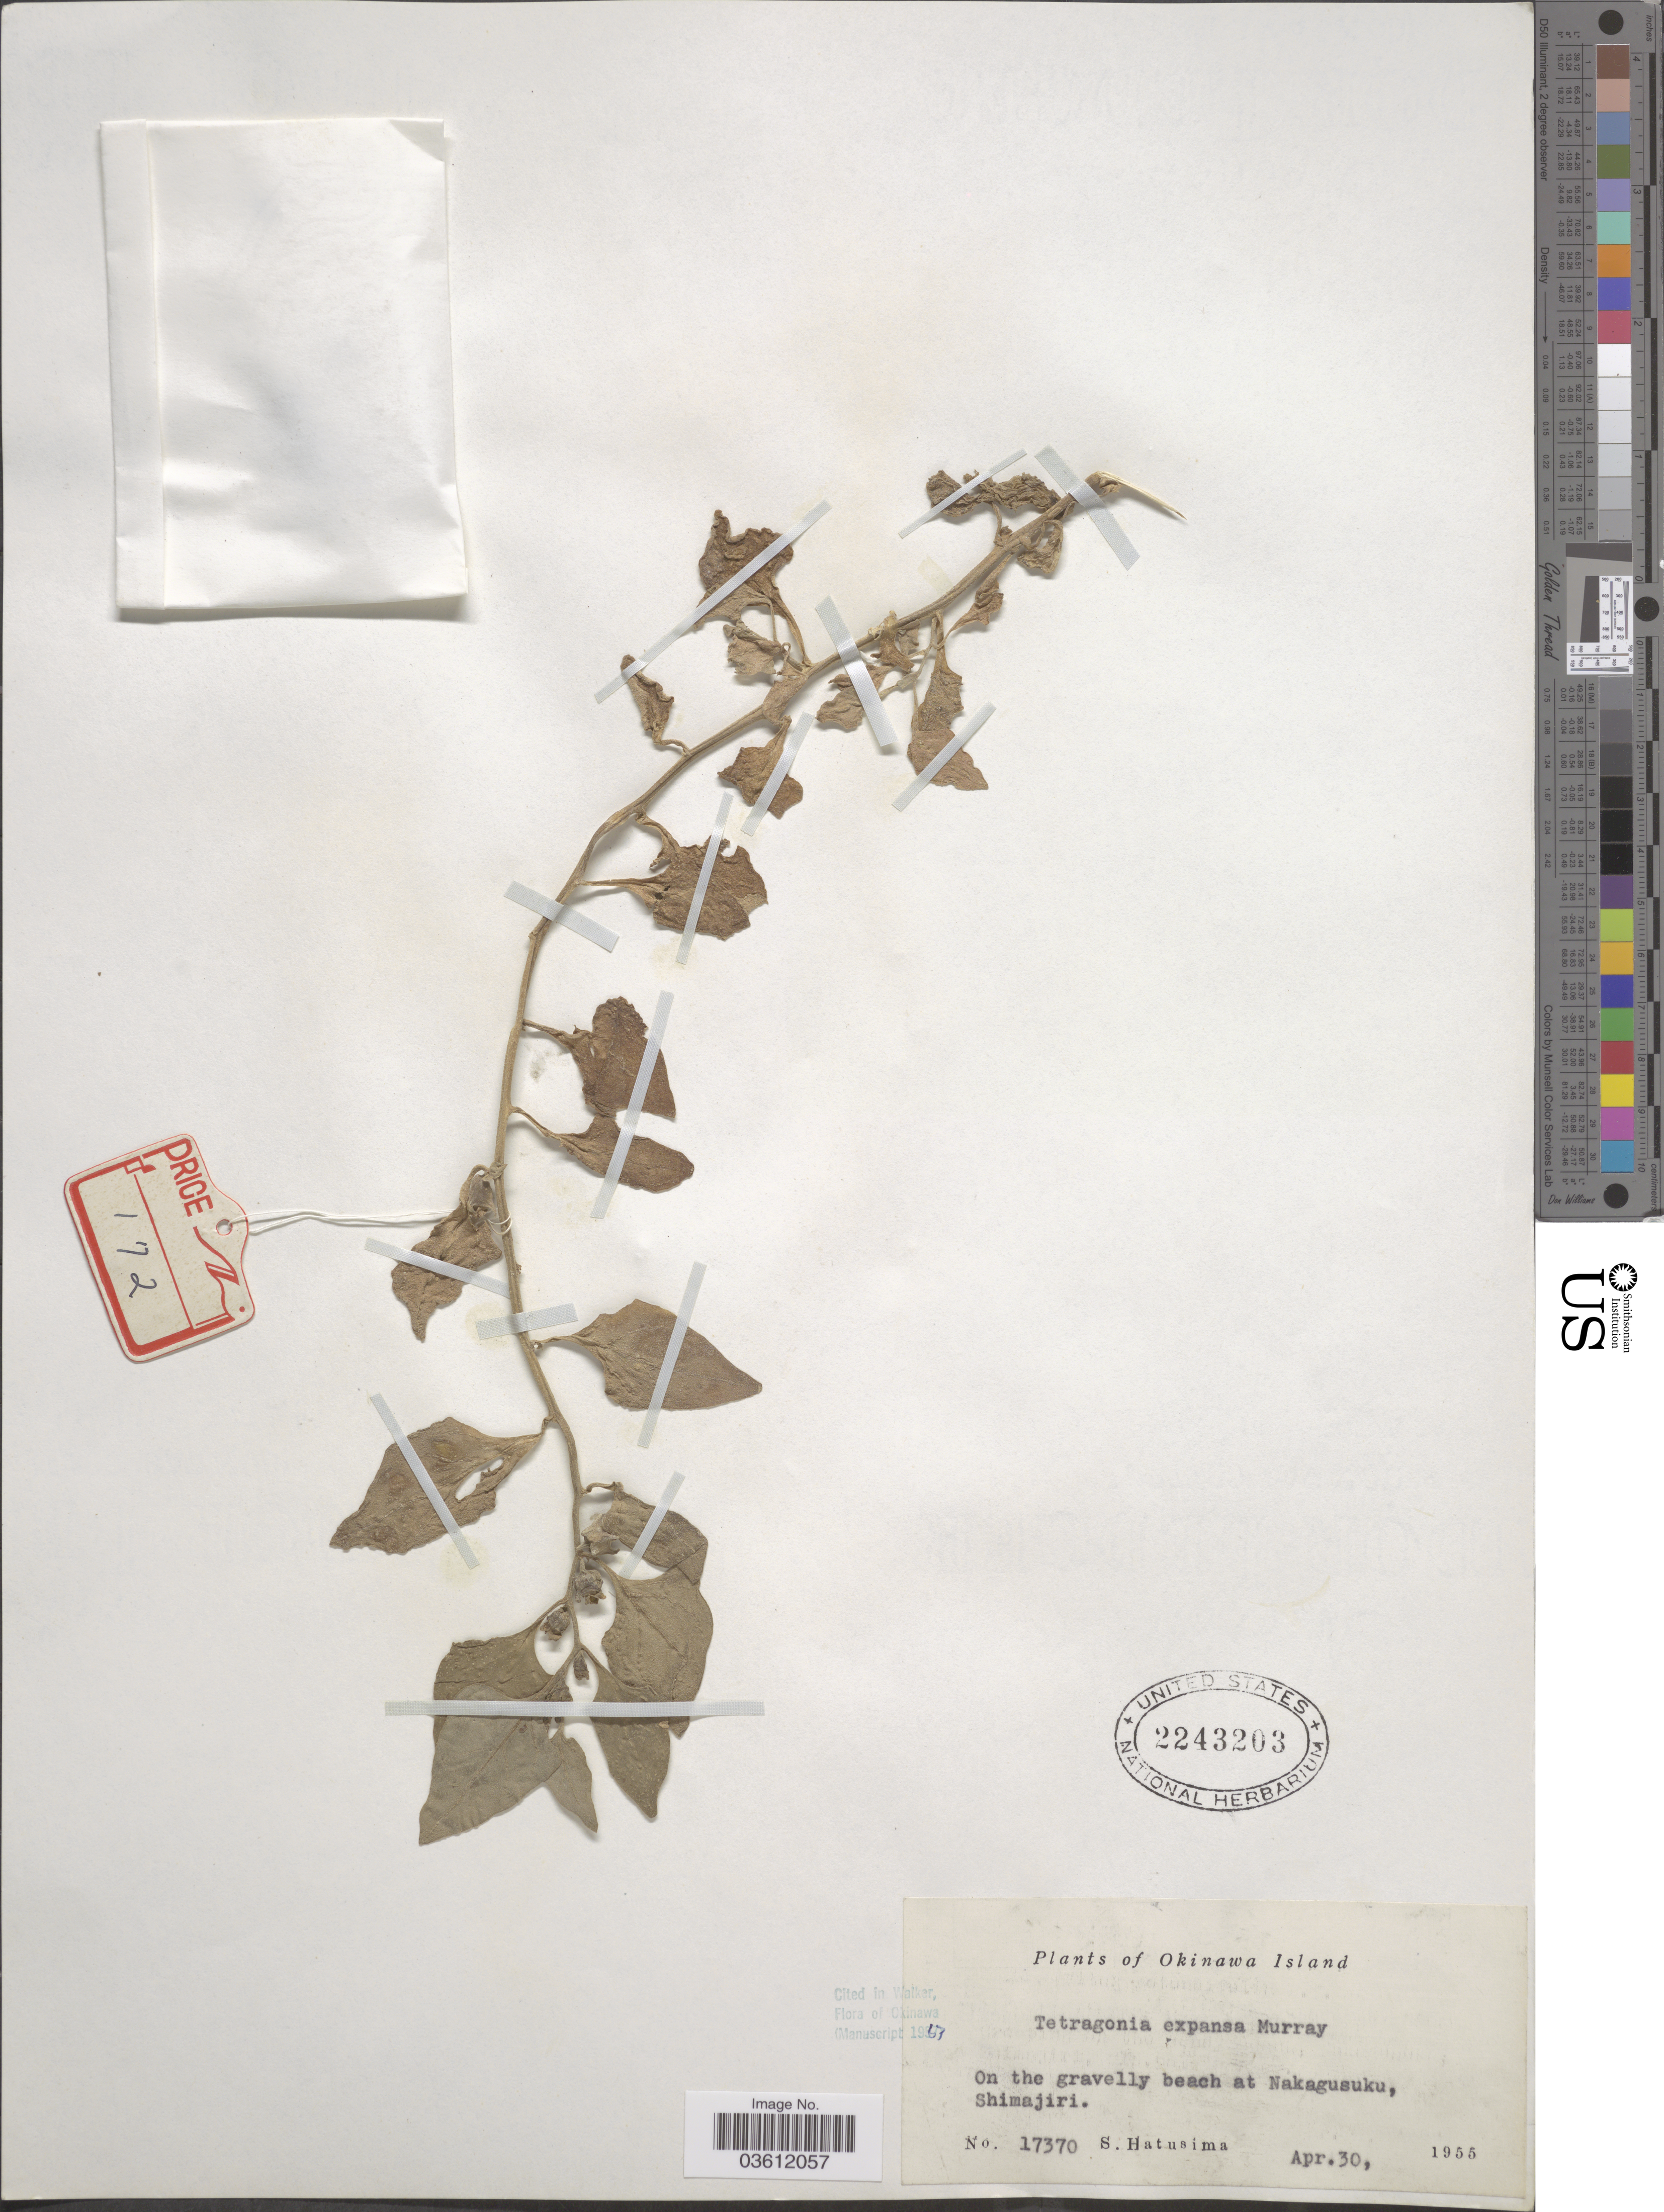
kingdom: Plantae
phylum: Tracheophyta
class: Magnoliopsida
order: Caryophyllales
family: Aizoaceae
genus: Tetragonia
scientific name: Tetragonia expansa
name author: Murr.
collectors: S. Hatusima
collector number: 17370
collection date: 1955-04-30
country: Japan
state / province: Okinawa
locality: On the gravelly beach at Nakagusuku, Shimajiri.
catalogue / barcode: US 2243203